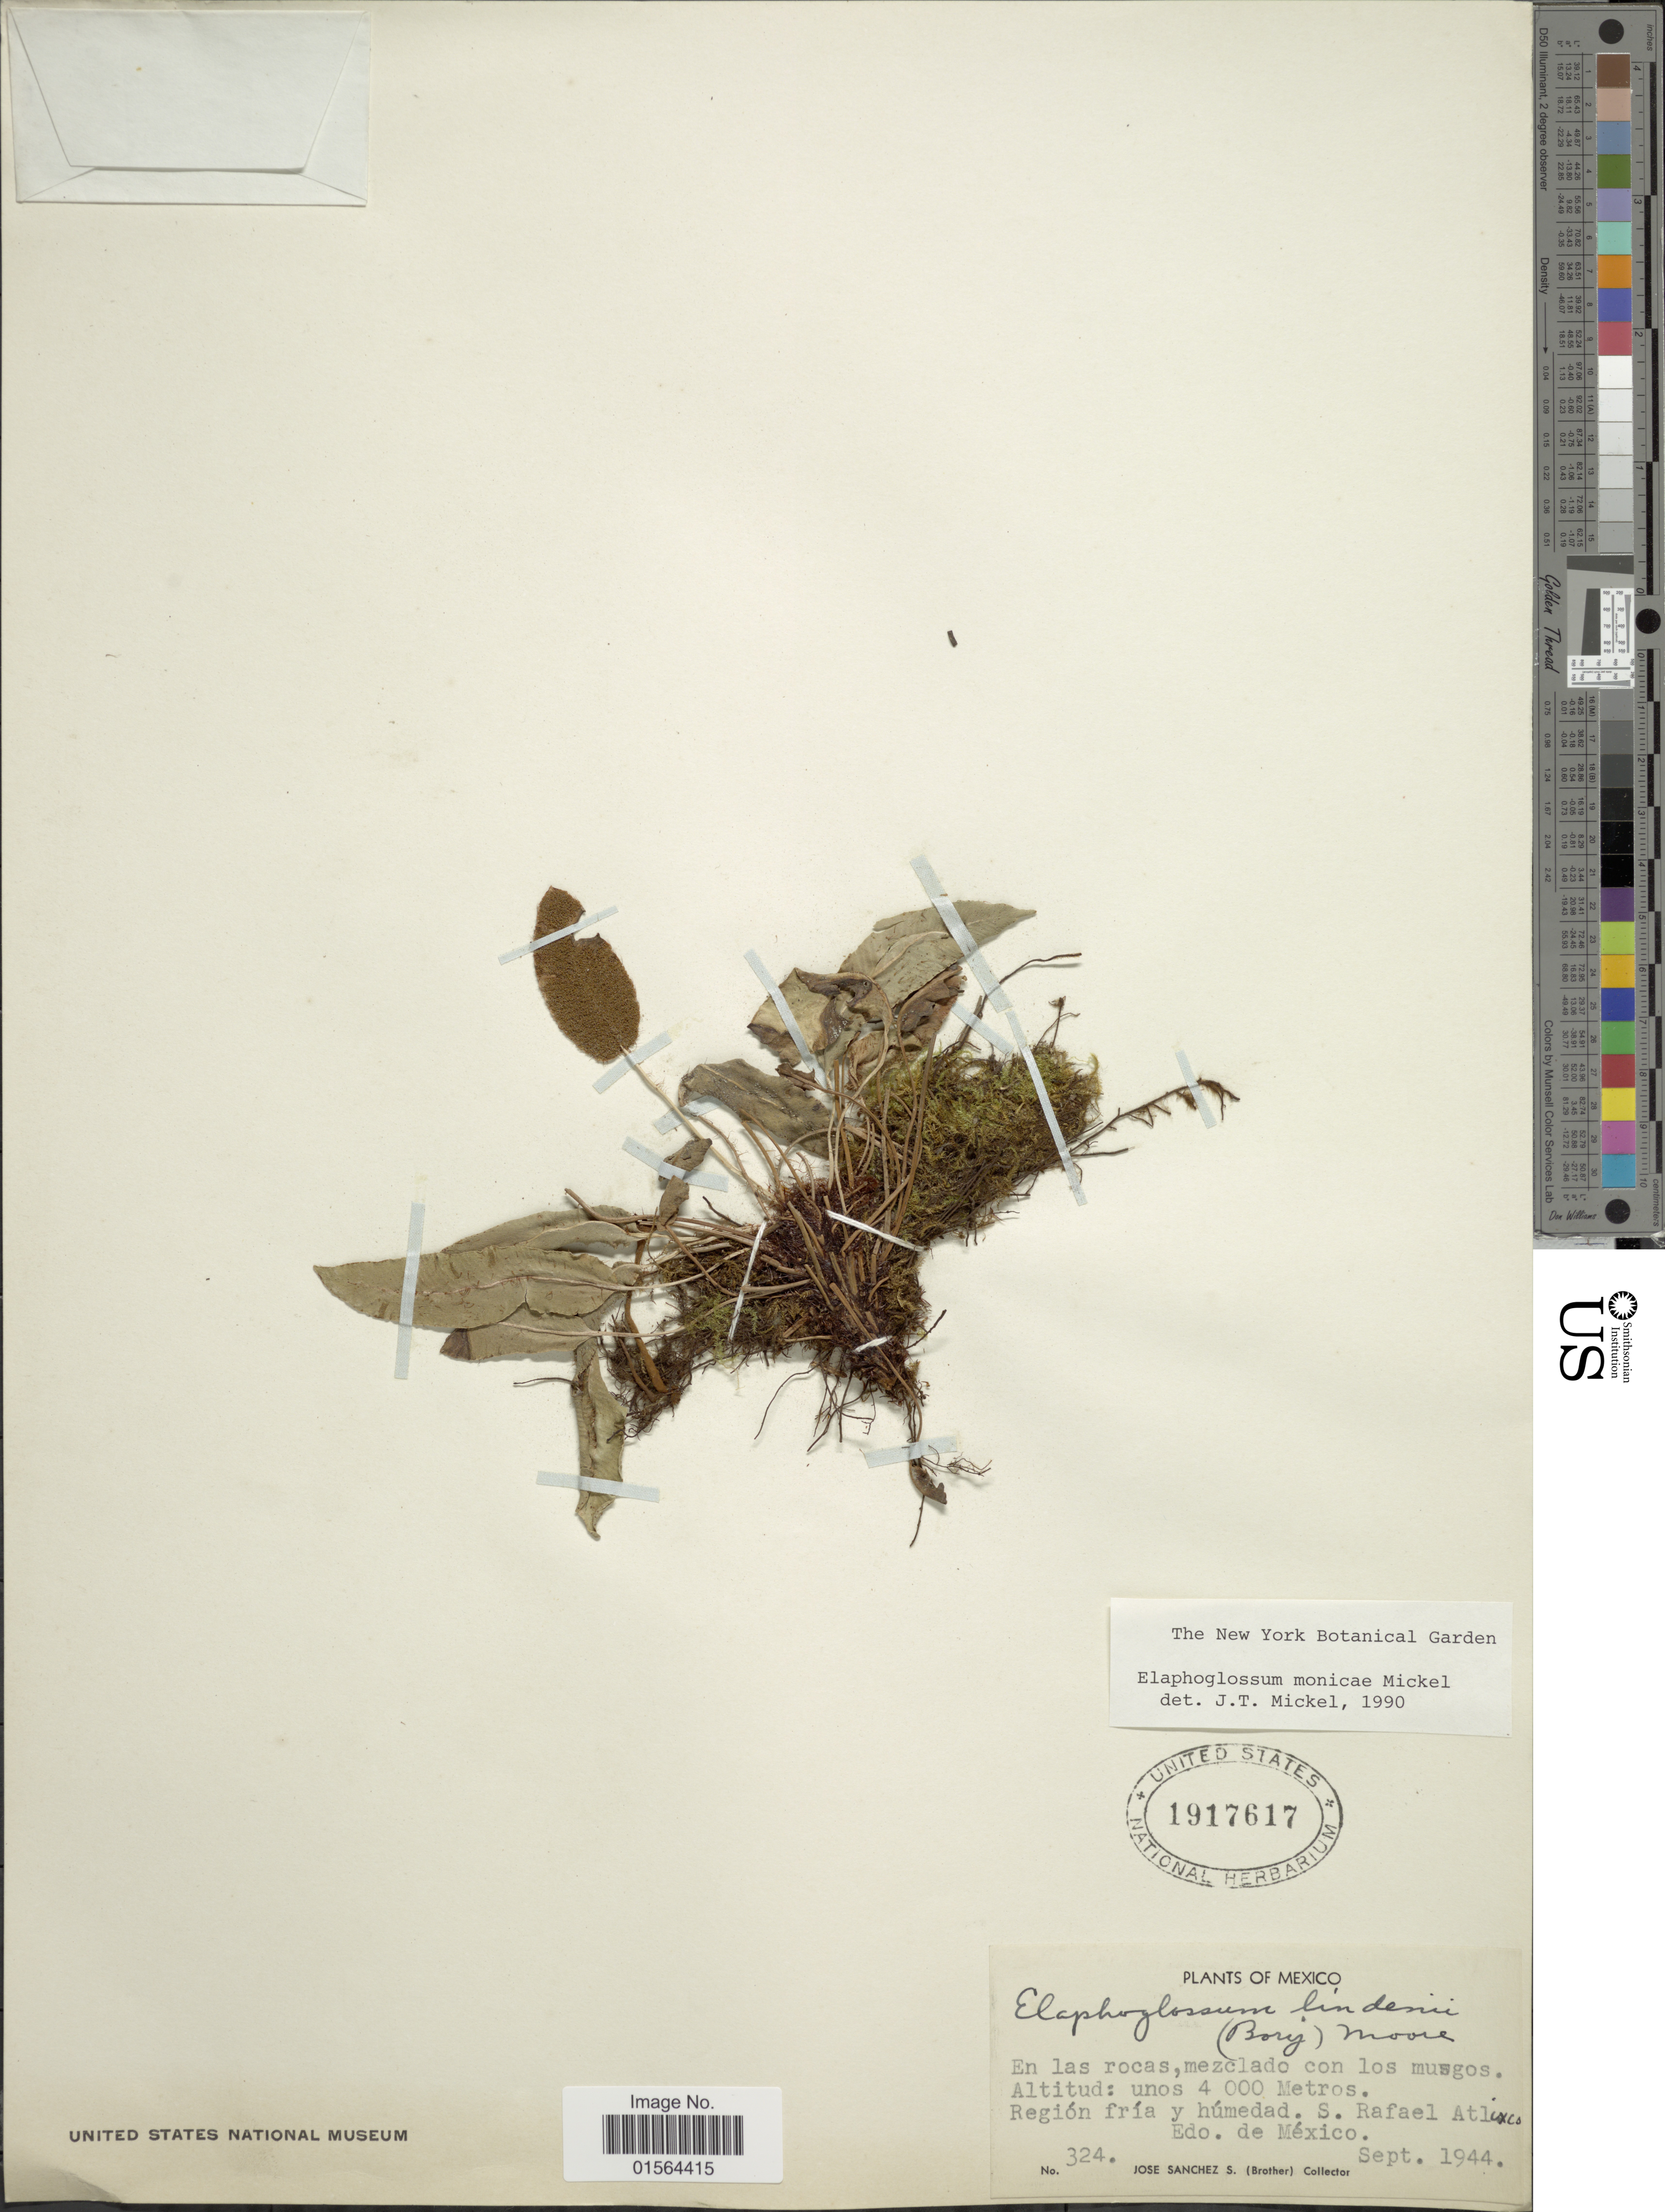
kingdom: Plantae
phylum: Tracheophyta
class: Polypodiopsida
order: Polypodiales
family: Dryopteridaceae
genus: Elaphoglossum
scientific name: Elaphoglossum monicae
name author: Mickel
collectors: J. Sanchez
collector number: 324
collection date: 1944-09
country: Mexico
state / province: México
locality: S. Rafael Atlixco, Edo. de Mexico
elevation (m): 4000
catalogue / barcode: US 1917617